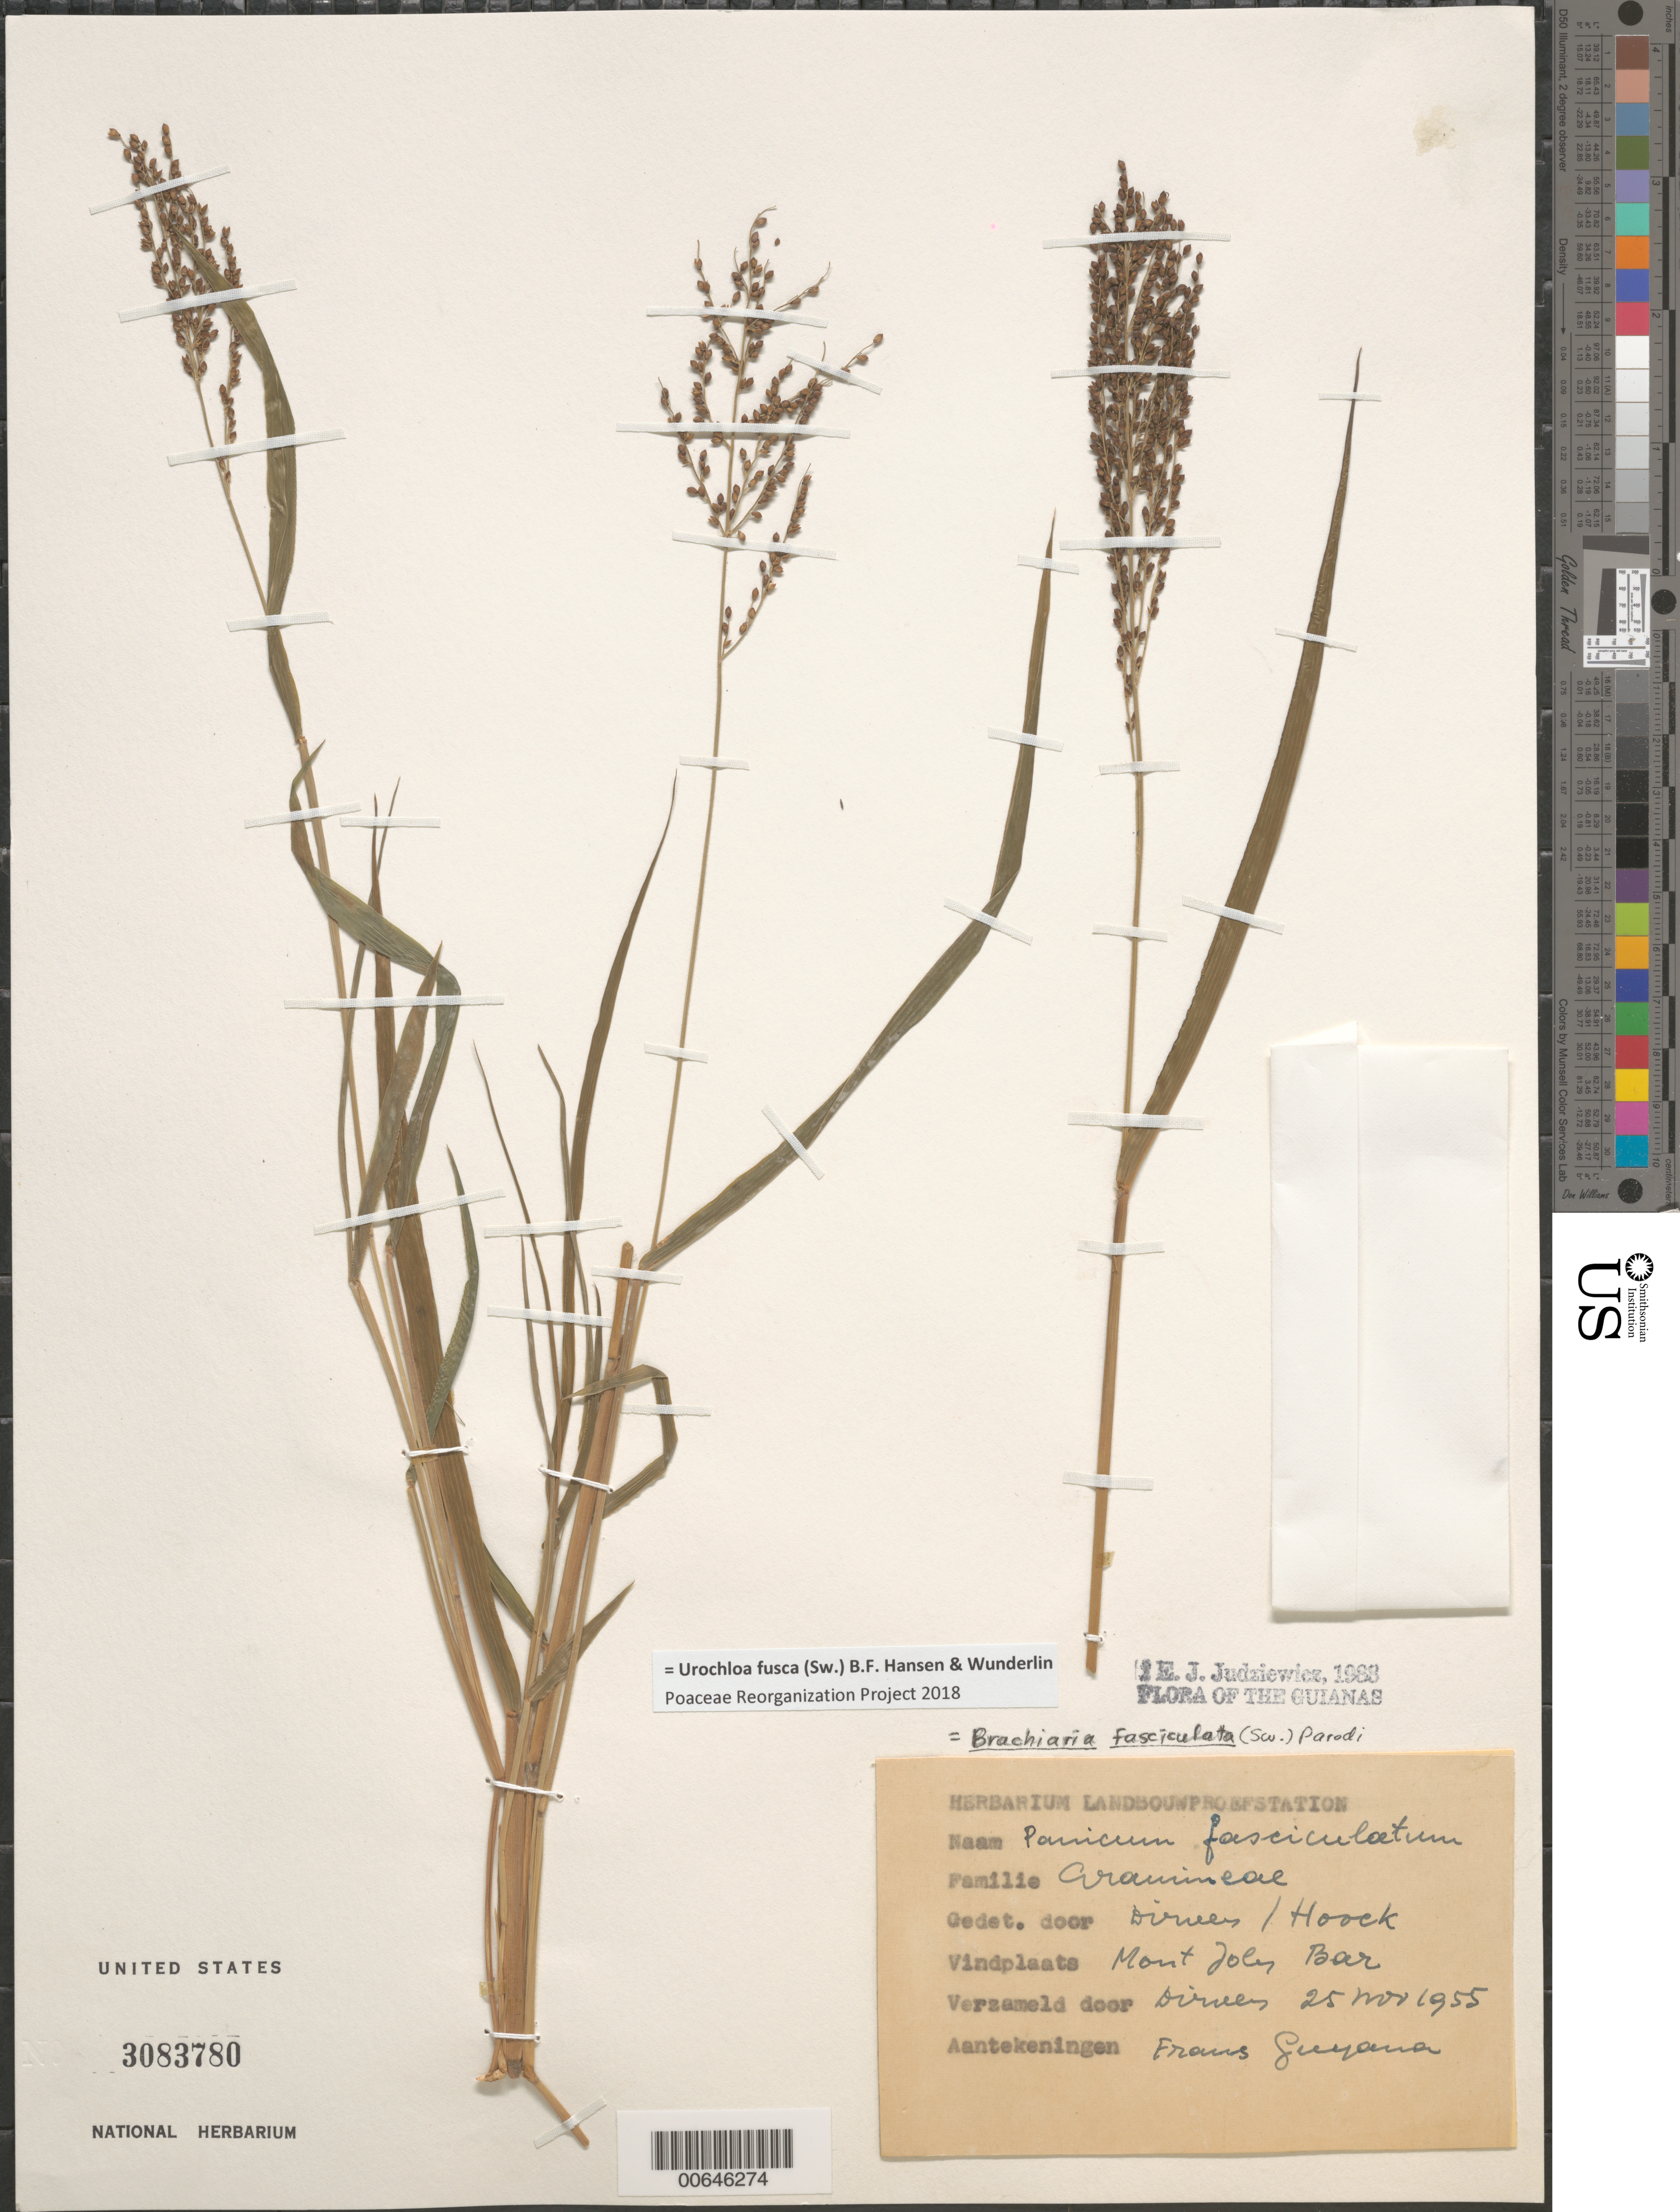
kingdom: Plantae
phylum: Tracheophyta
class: Liliopsida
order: Poales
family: Poaceae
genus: Brachiaria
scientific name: Brachiaria fasciculata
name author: (Sw.) Parodi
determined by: Judziewicz, E. J.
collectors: J. Hoock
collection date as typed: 25-Nov-55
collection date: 1955-11-25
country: French Guiana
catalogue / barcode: US 3083780